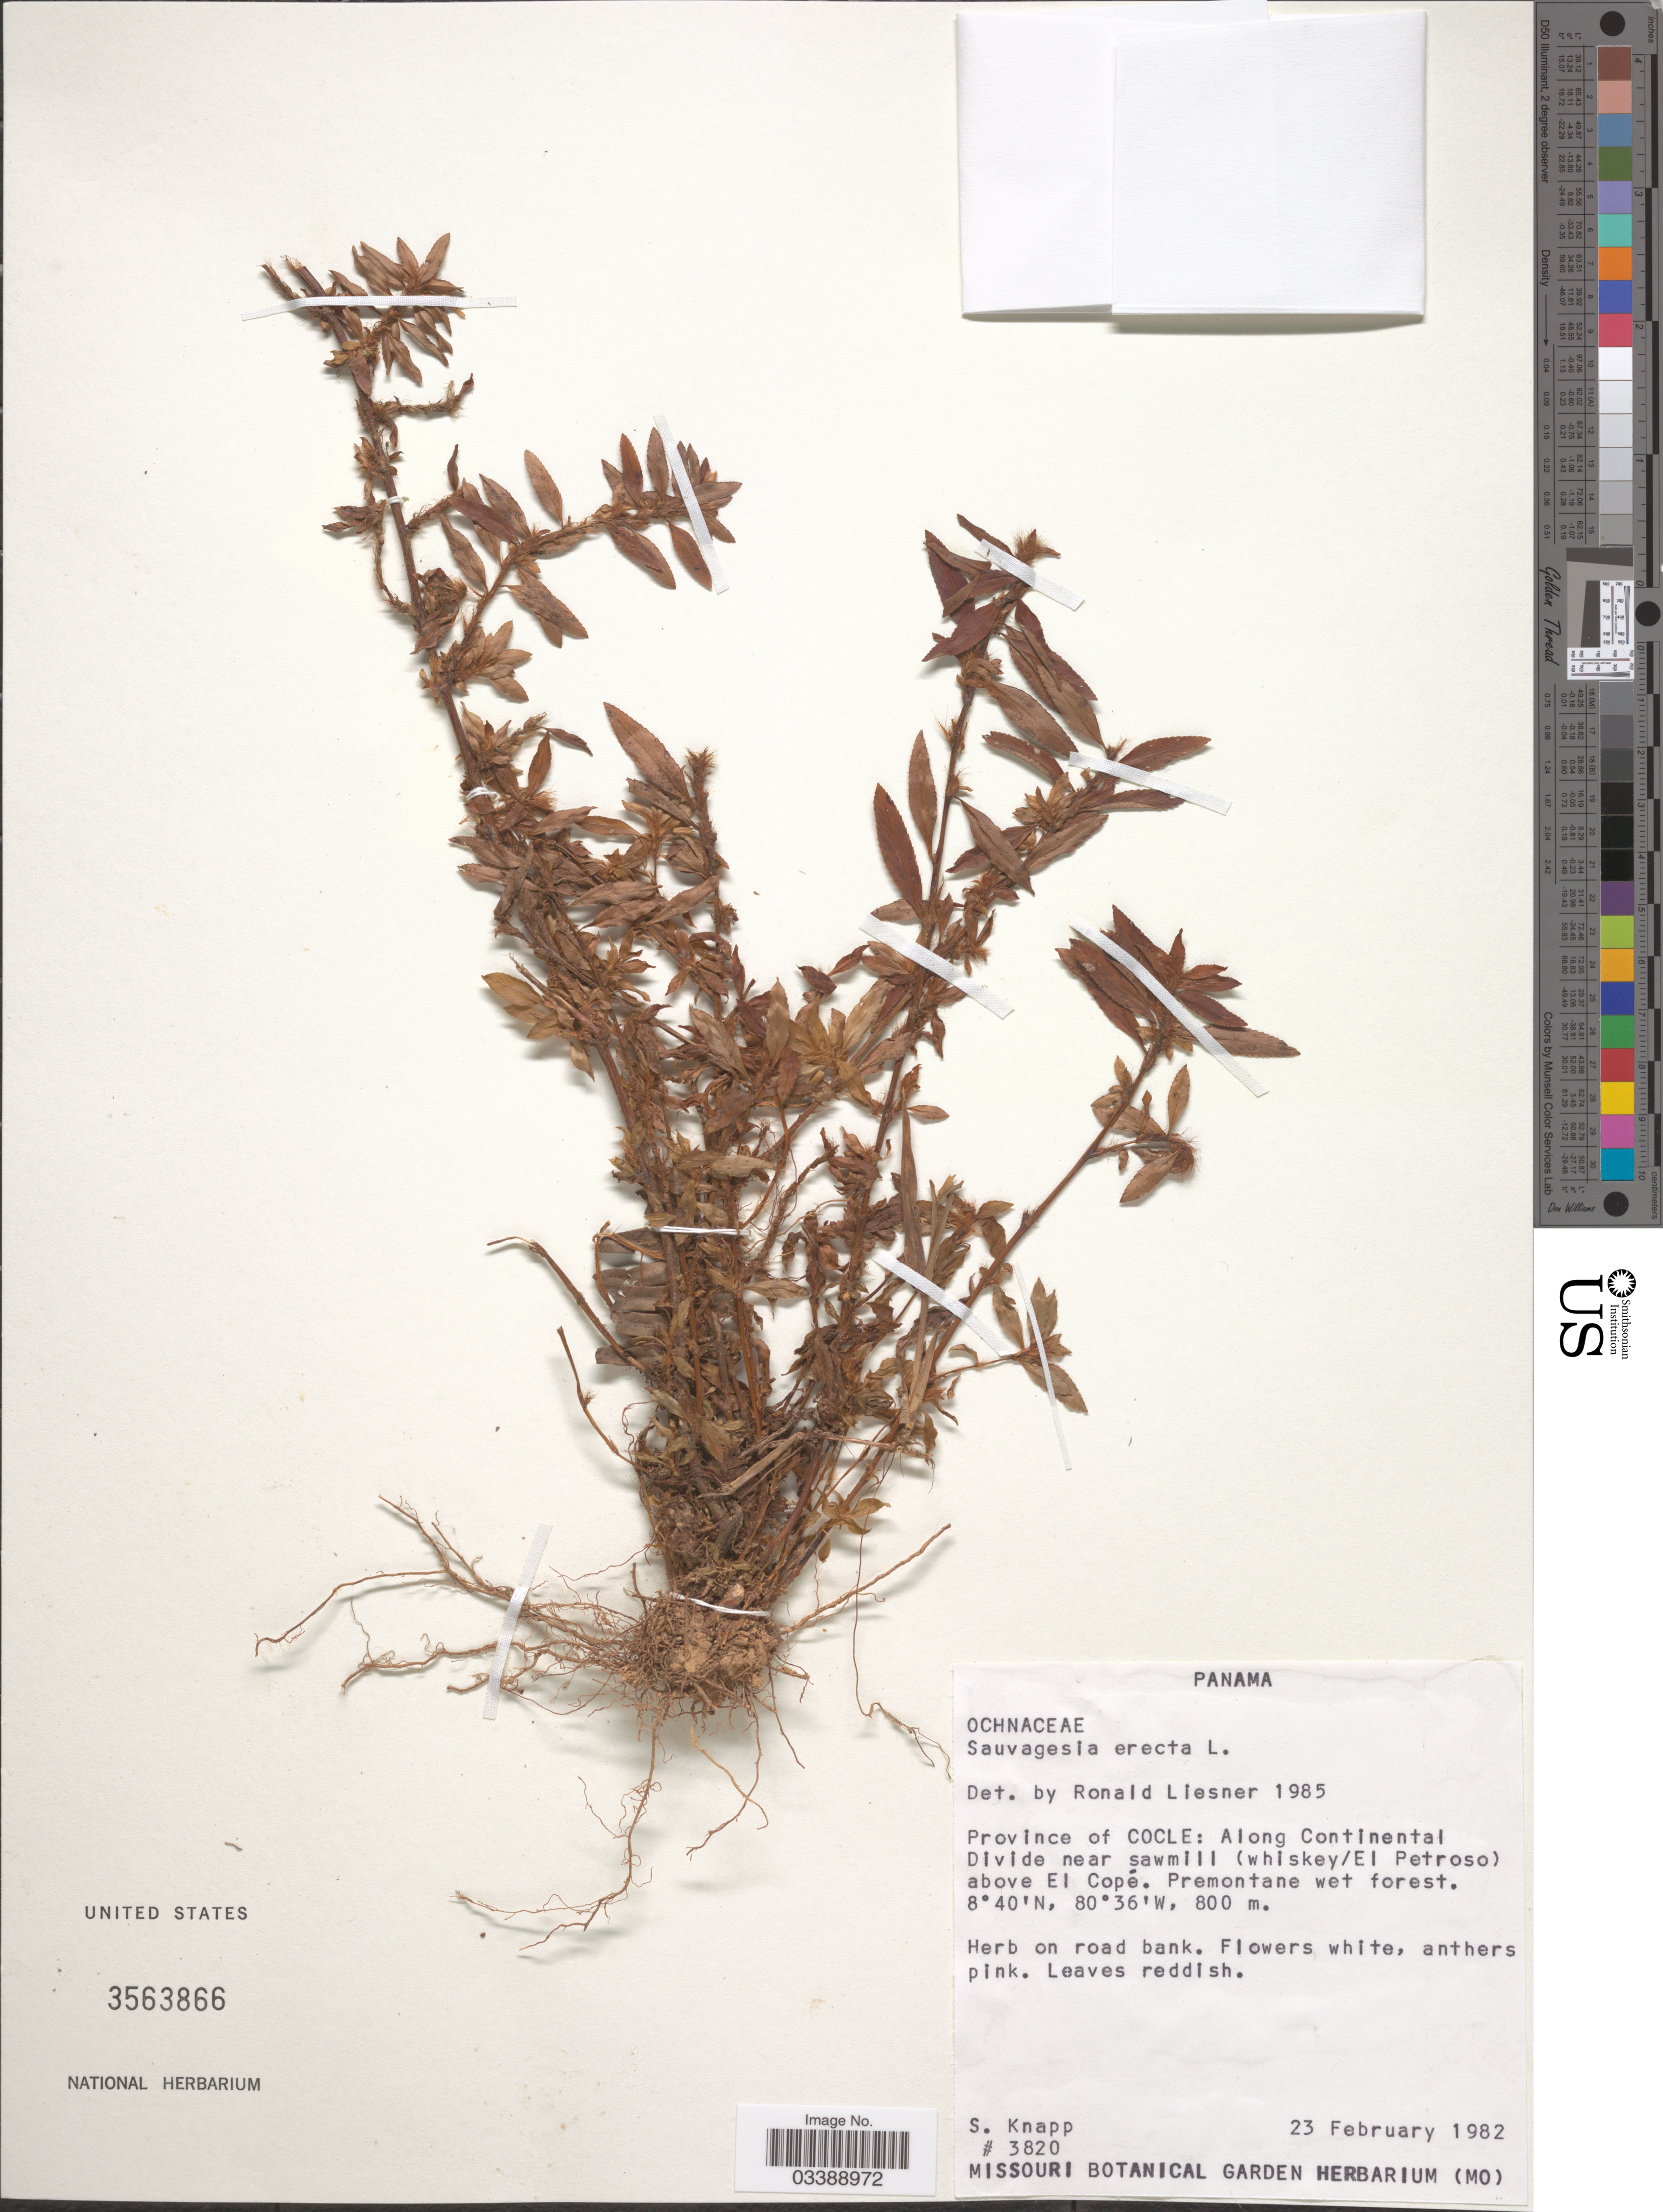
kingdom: Plantae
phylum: Tracheophyta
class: Magnoliopsida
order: Malpighiales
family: Ochnaceae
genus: Sauvagesia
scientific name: Sauvagesia erecta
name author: L.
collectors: S. Knapp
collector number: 3820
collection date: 1982-02-23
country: Panama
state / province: Coclé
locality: Along Continental Divide near sawmill (whiskey/El Petroso) above El Copé.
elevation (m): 800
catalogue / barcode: US 3563866